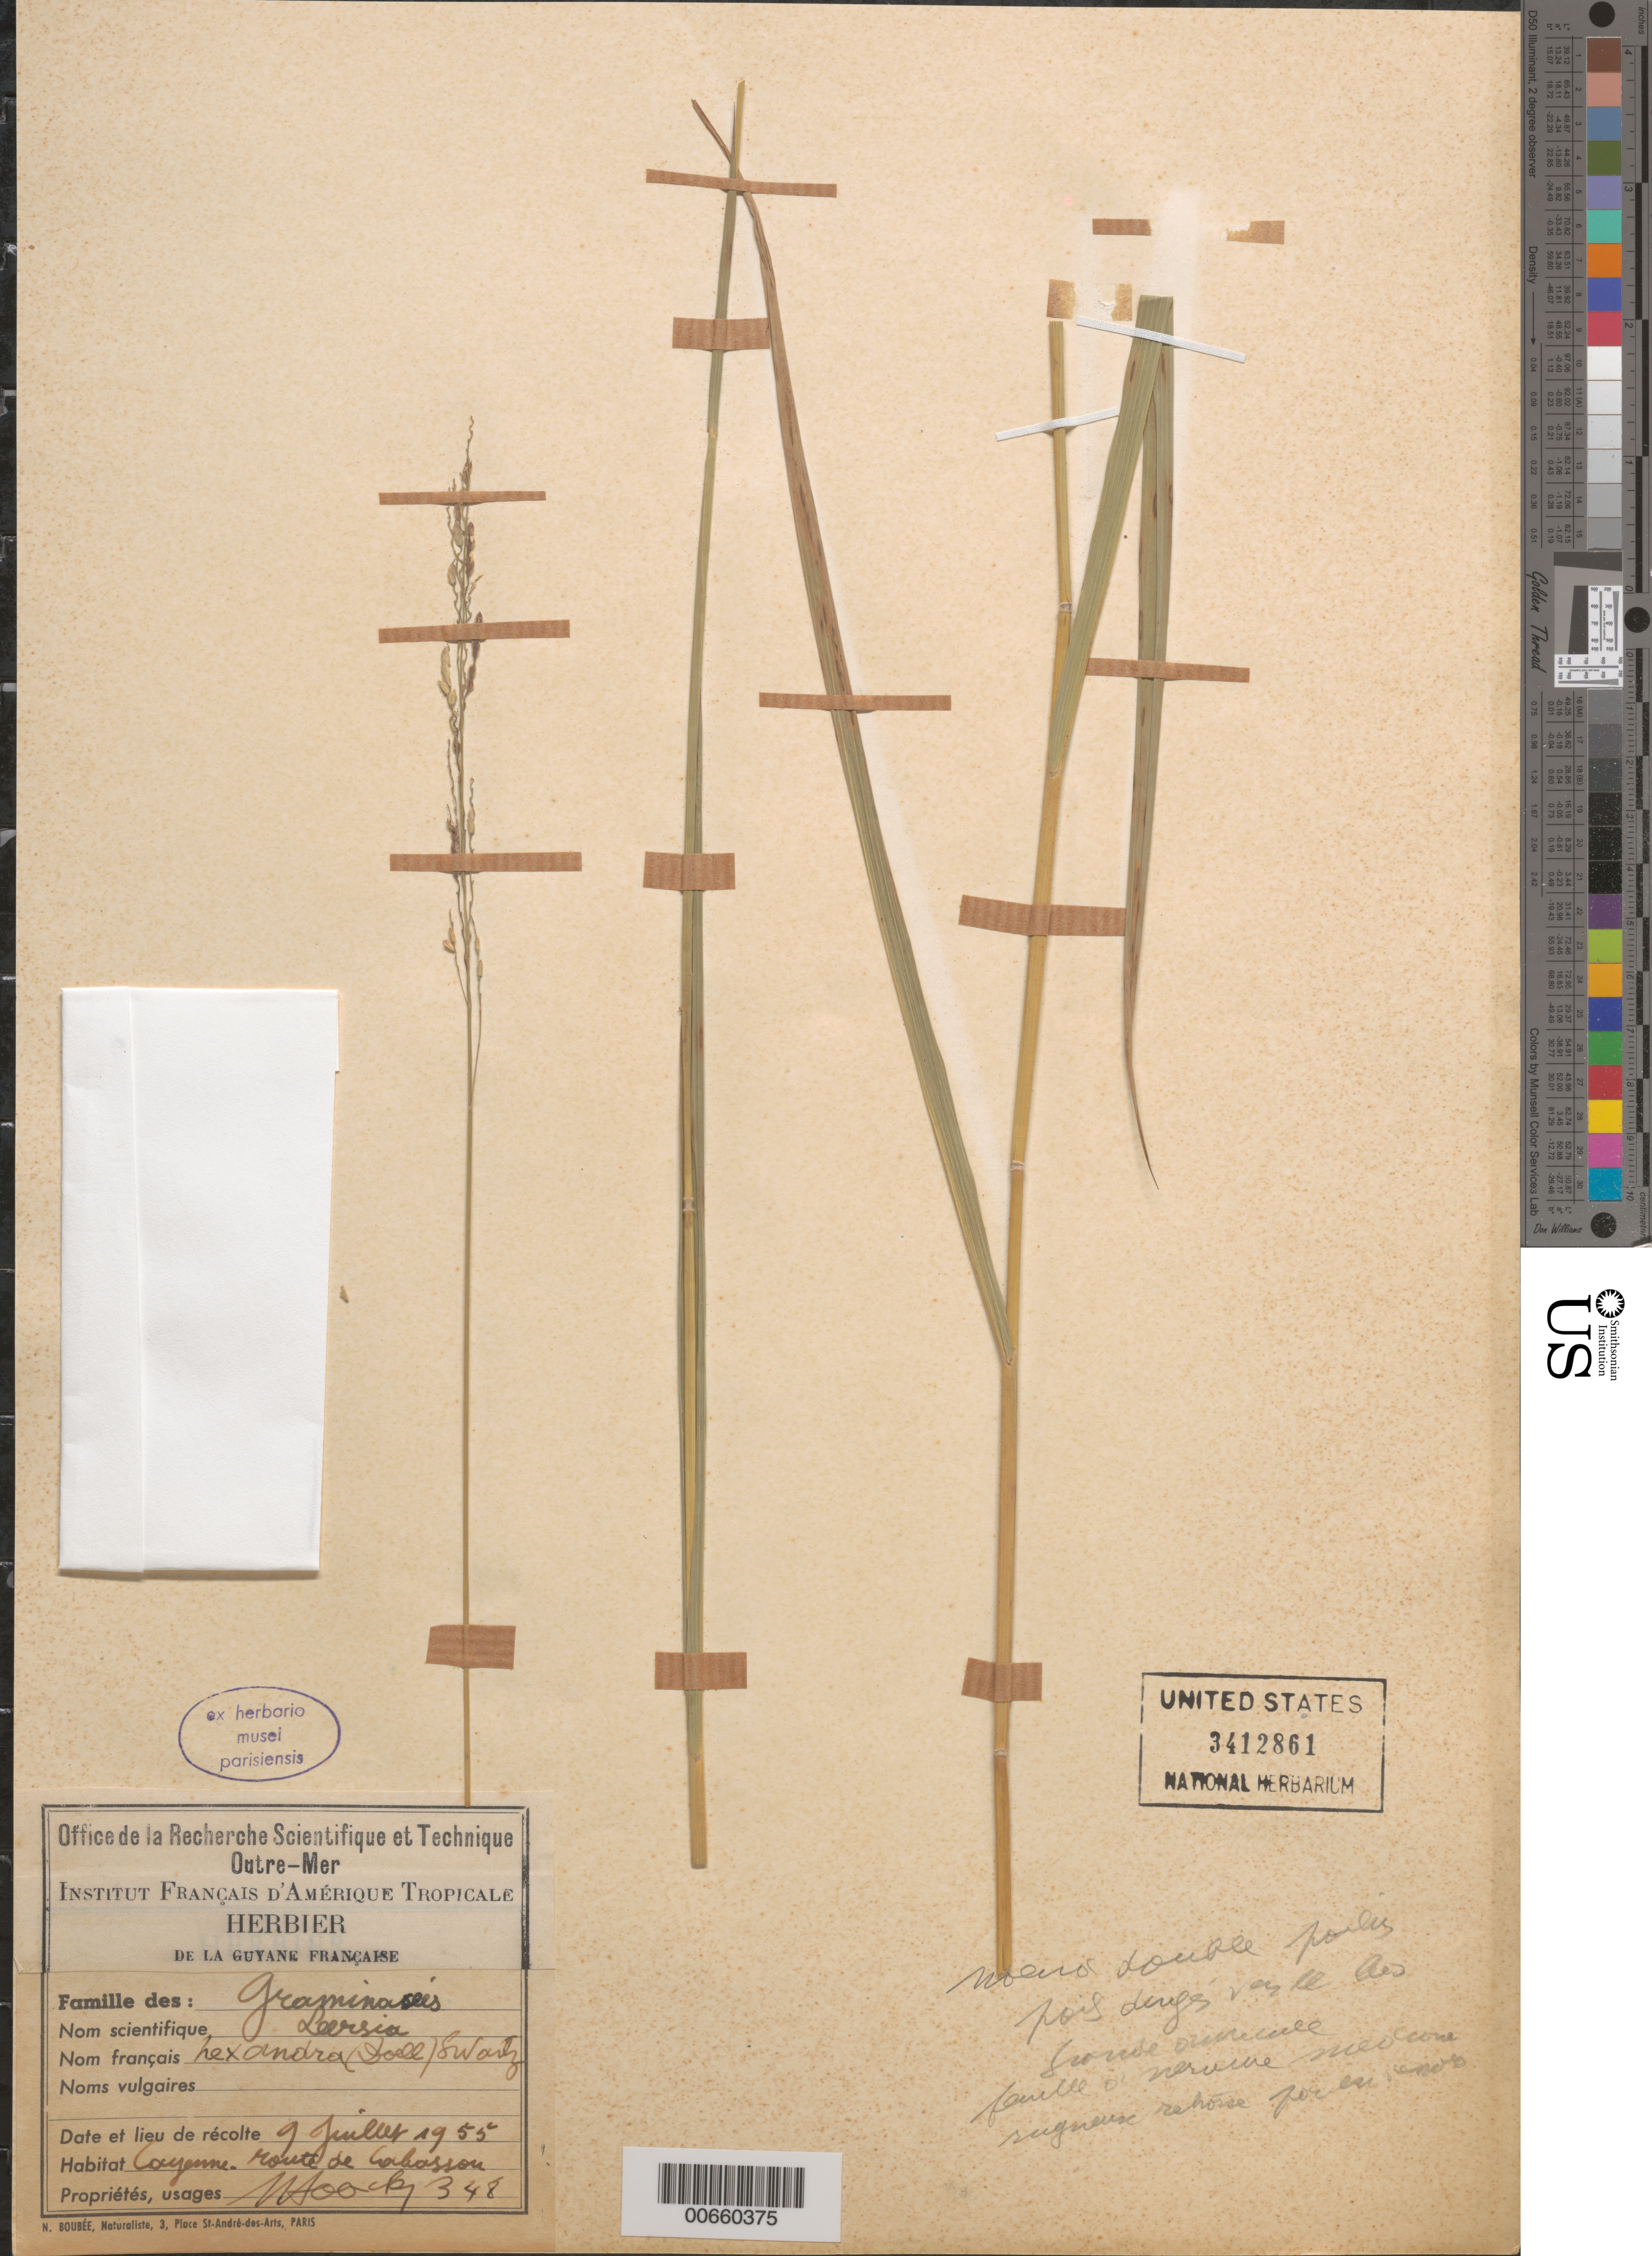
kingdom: Plantae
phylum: Tracheophyta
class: Liliopsida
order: Poales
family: Poaceae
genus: Leersia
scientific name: Leersia hexandra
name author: Sw.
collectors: J. Hoock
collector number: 348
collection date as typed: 9-Jul-55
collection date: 1955-07-09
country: French Guiana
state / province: Cayenne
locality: Cayenne, Route de Cabassou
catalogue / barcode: US 3412861